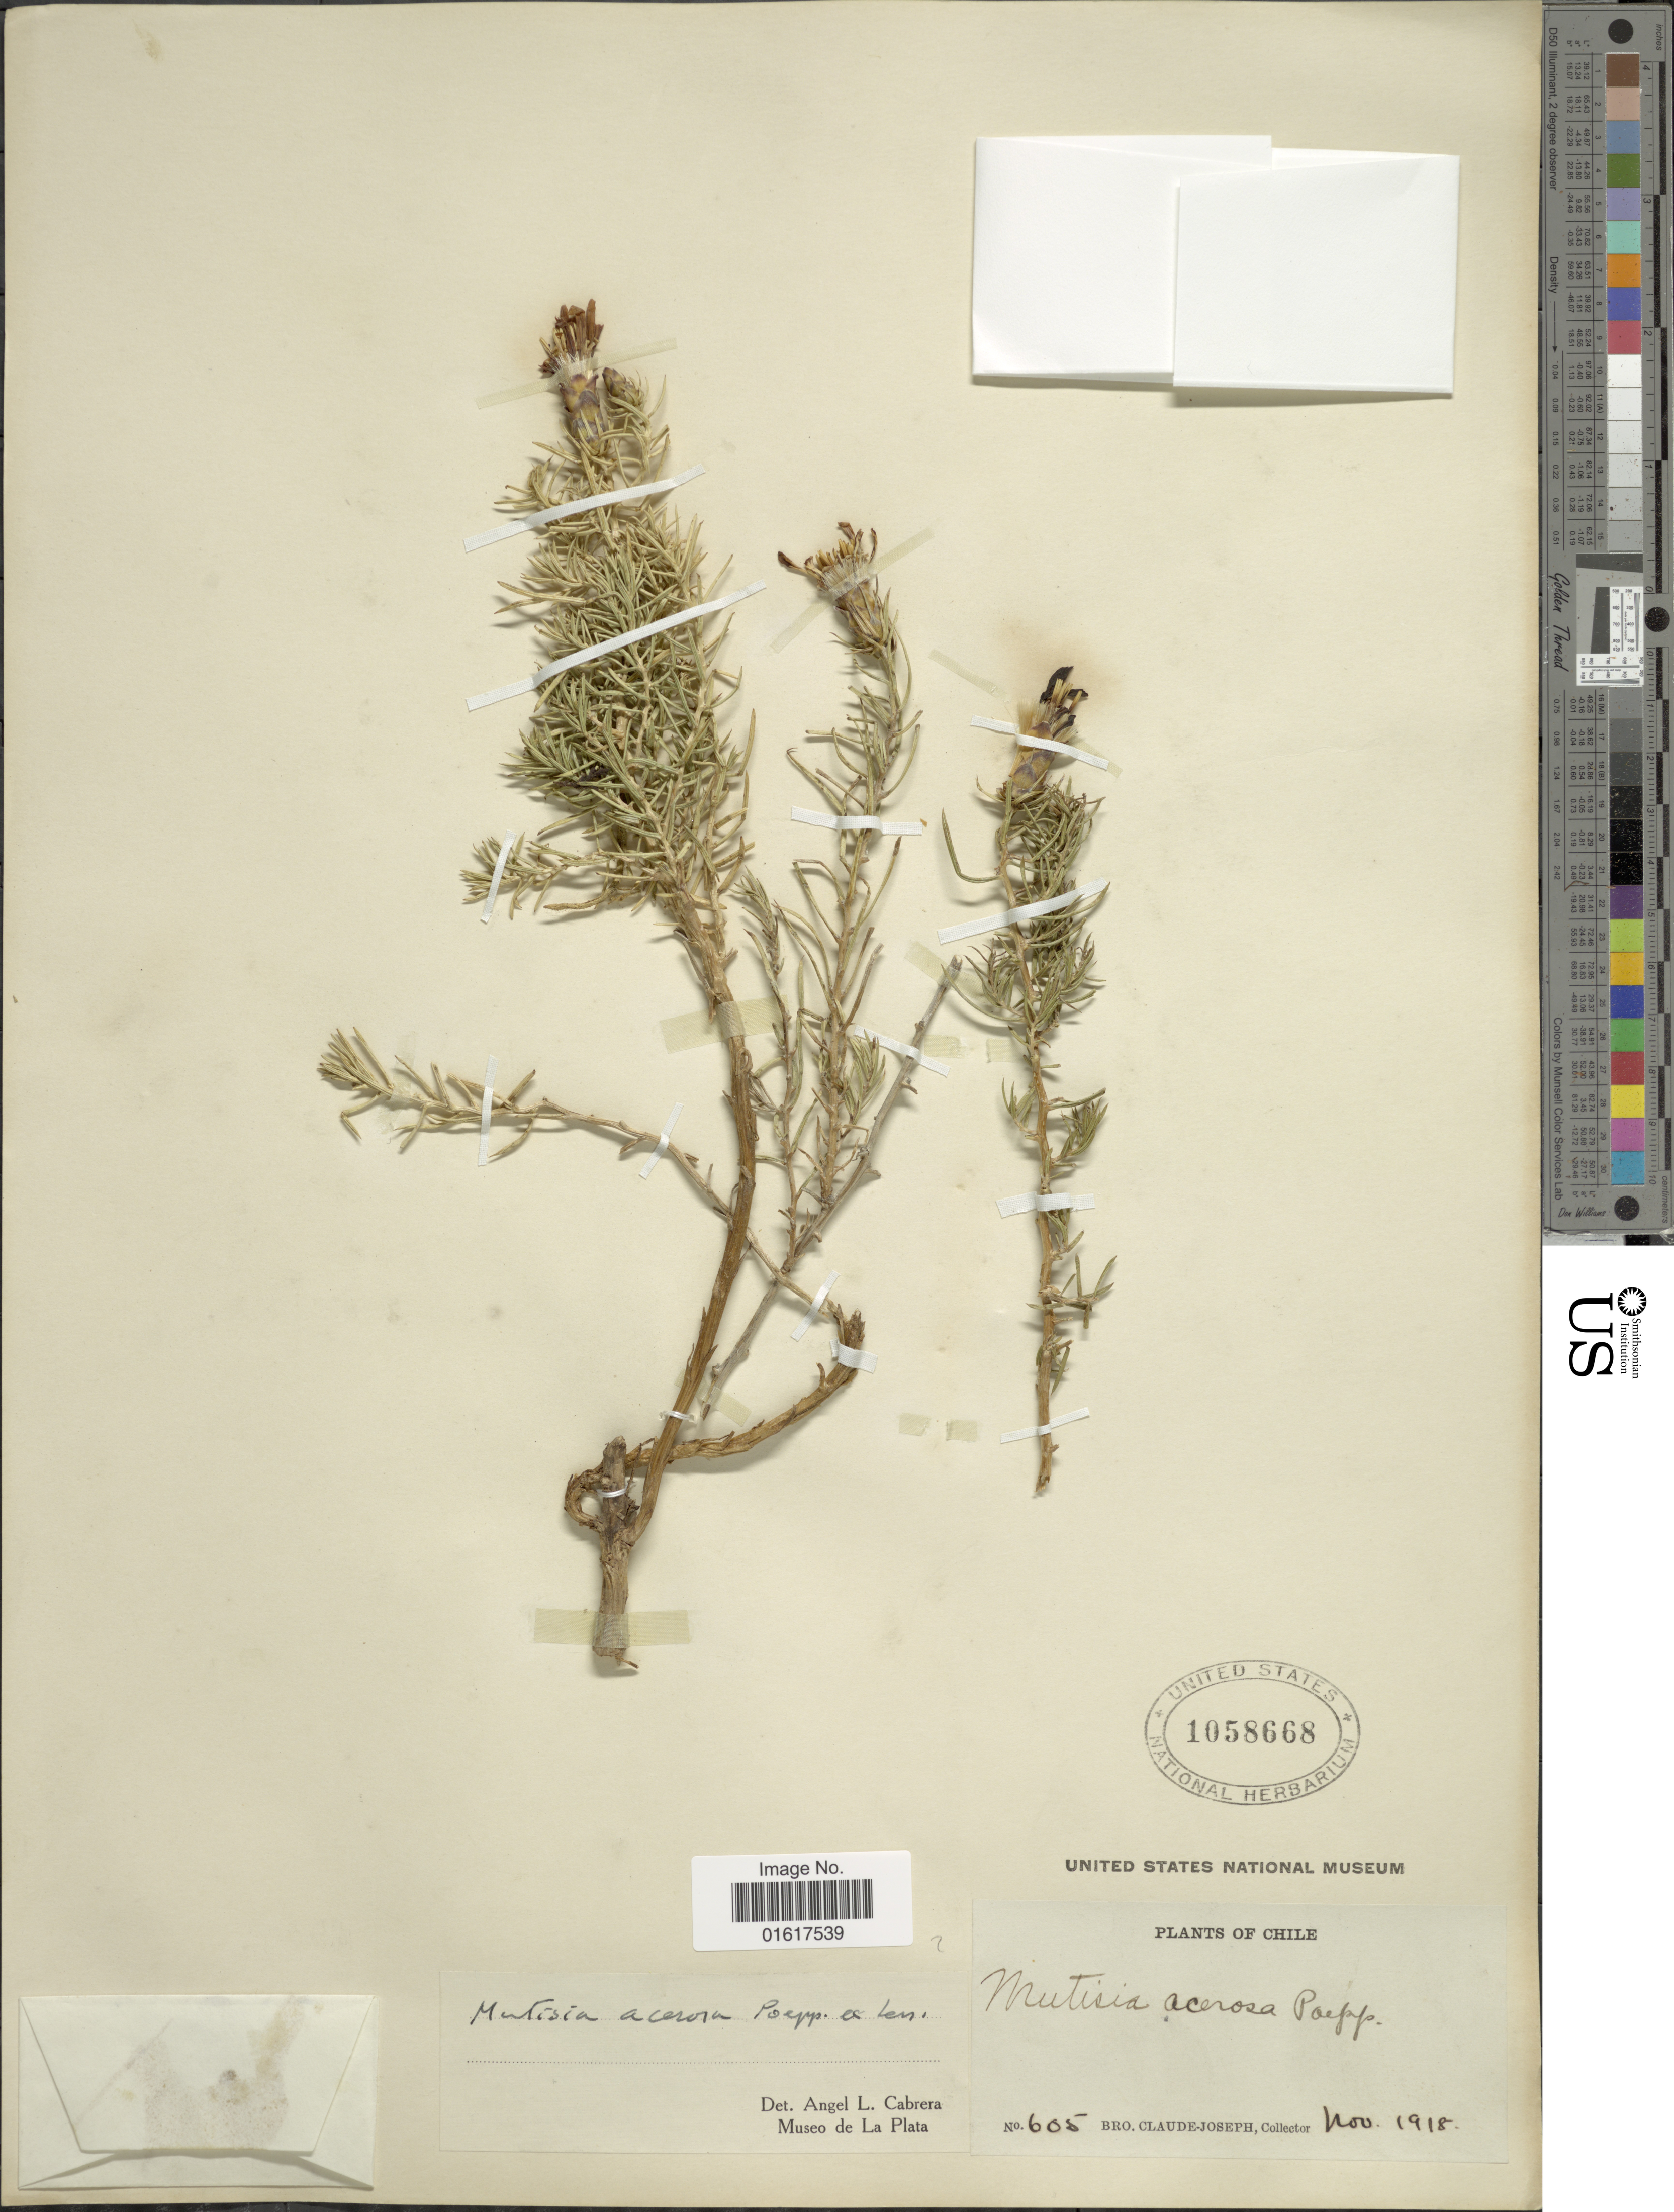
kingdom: Plantae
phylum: Tracheophyta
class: Magnoliopsida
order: Asterales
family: Asteraceae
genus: Mutisia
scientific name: Mutisia acerosa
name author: Poepp. ex Less.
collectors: Bro. Claude-Joseph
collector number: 605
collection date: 1918-11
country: Chile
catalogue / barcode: US 1058668